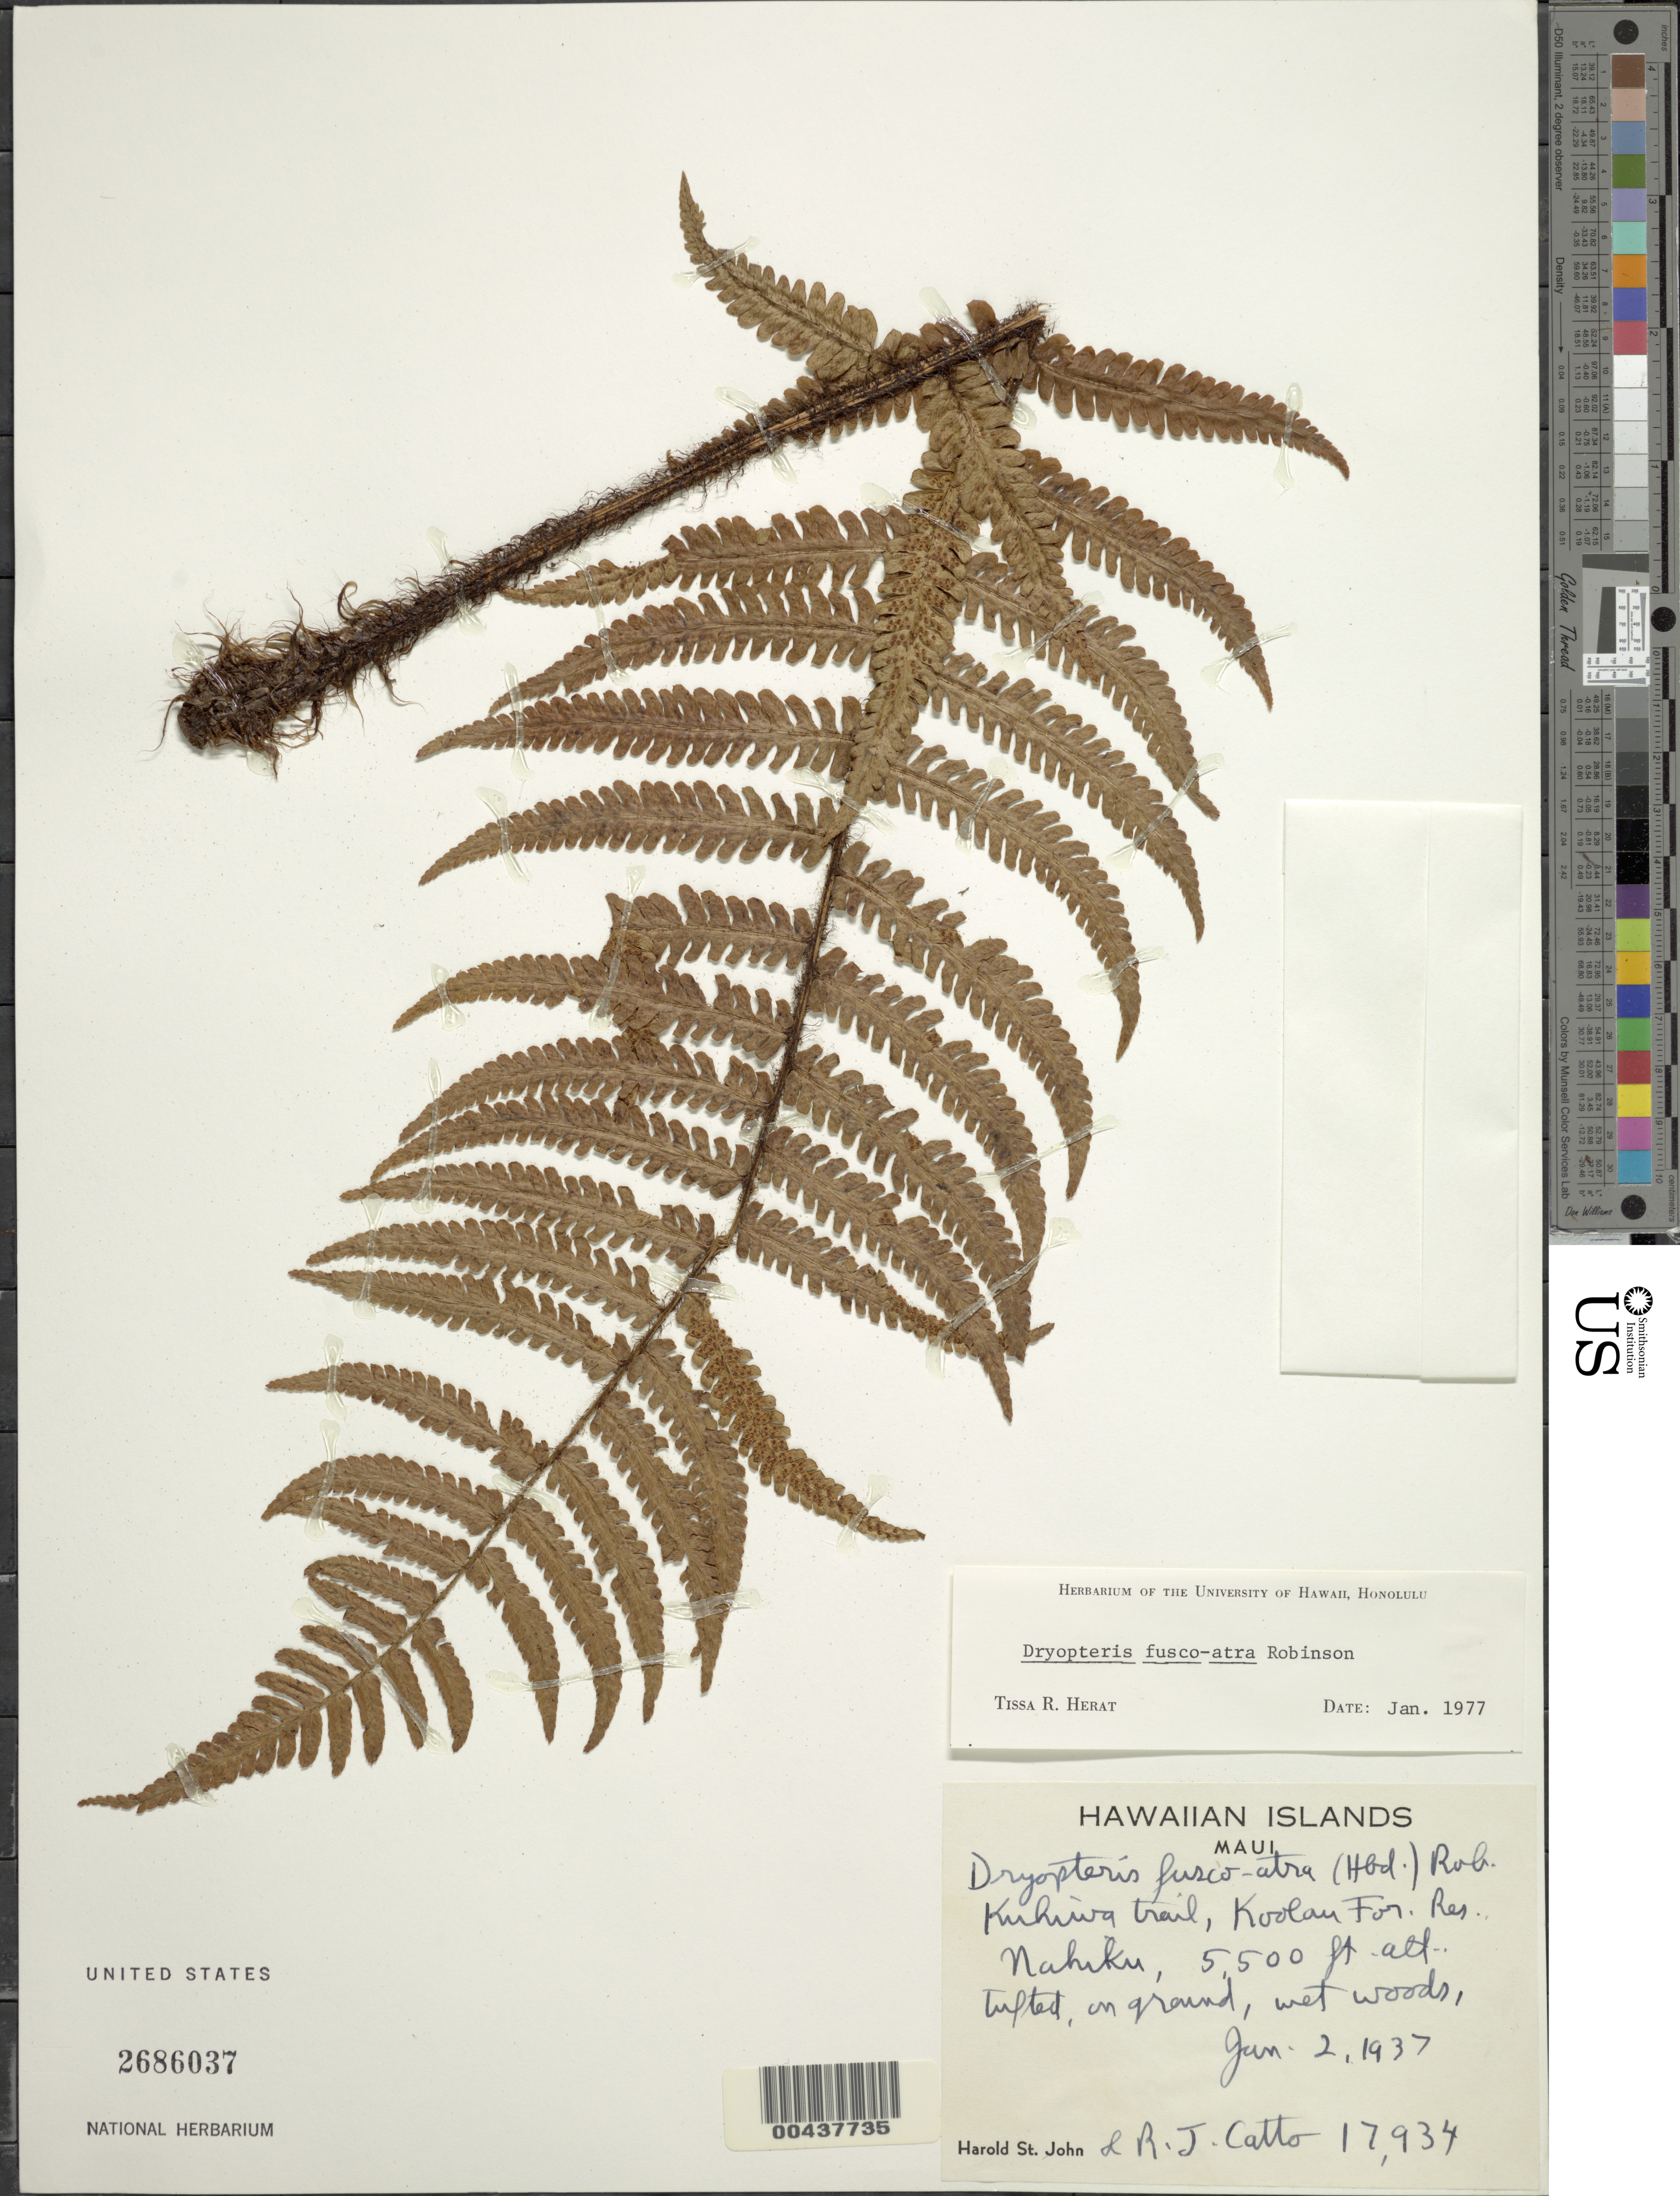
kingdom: Plantae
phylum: Tracheophyta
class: Polypodiopsida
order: Polypodiales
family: Dryopteridaceae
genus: Dryopteris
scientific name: Dryopteris fuscoatra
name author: (Hillebr.) W. J. Rob.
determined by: Herat, T. R.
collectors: H. St. John & R. Catto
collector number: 17934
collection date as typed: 2 Jan 1937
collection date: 1937-01-02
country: United States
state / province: Hawaii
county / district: Maui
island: Maui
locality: Kuhiwa trail, Koolau For. Res., Nahiku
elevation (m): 1676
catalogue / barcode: US 2686037